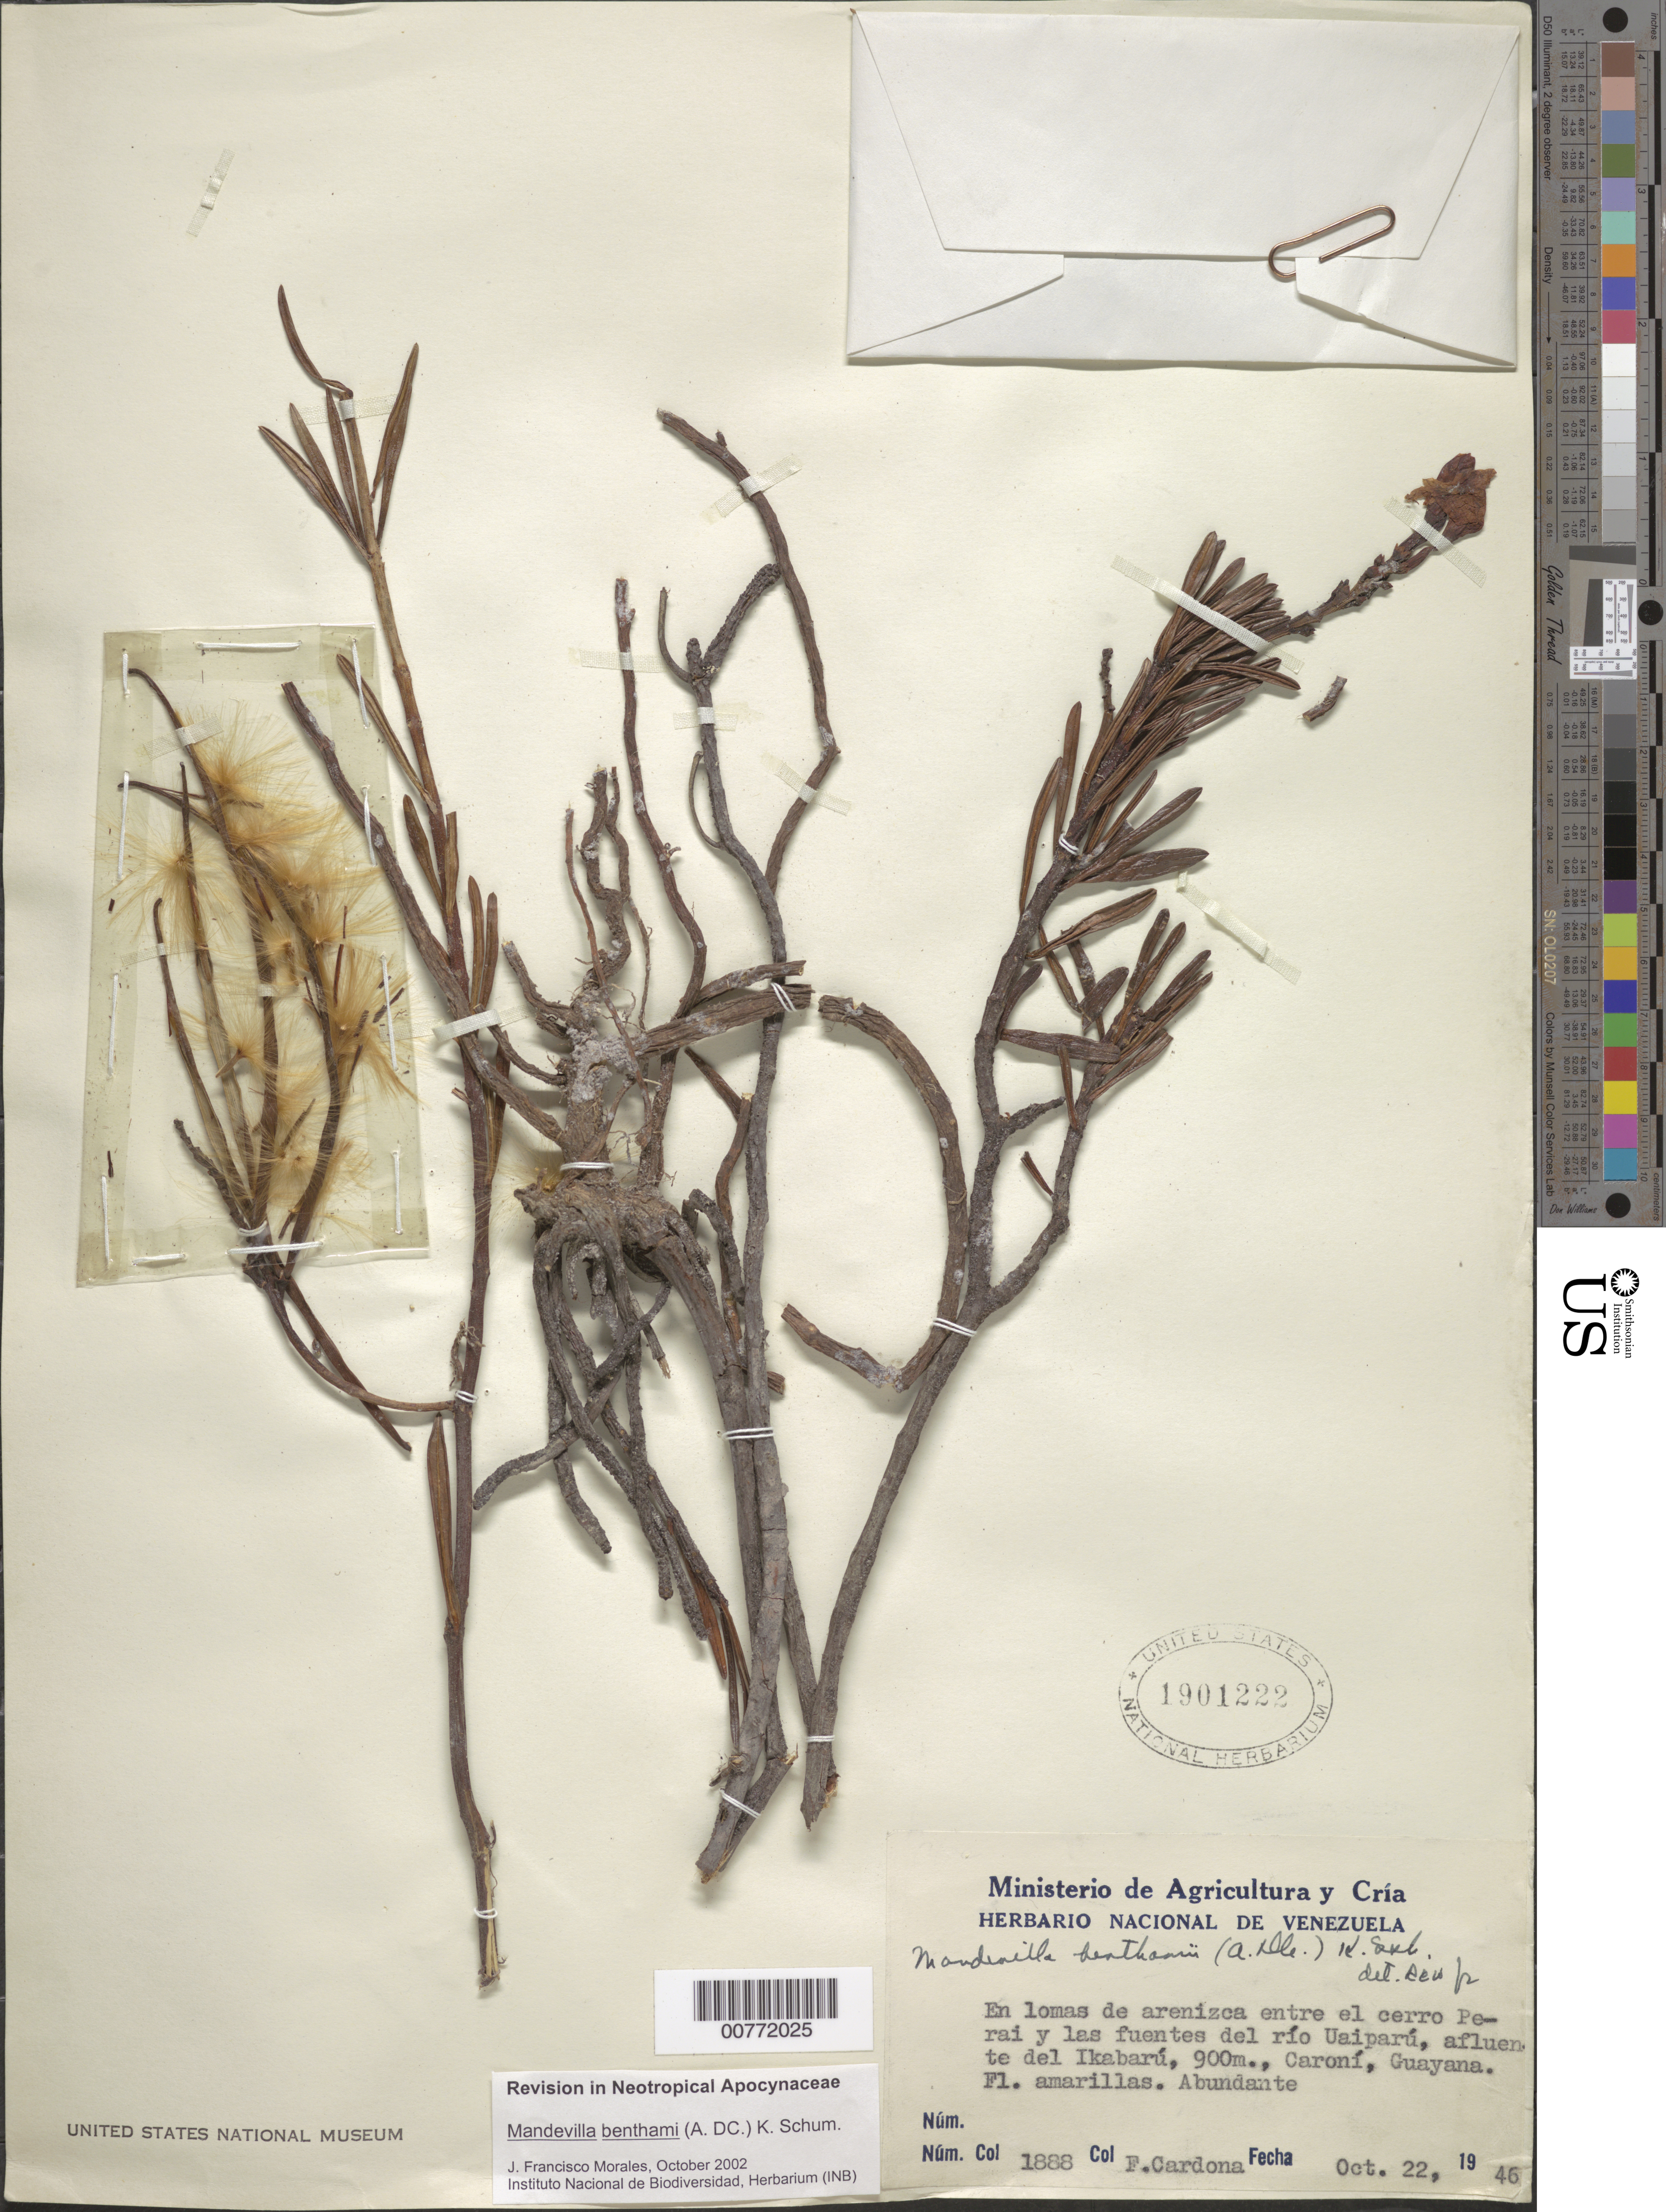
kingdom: Plantae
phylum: Tracheophyta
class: Magnoliopsida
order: Gentianales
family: Apocynaceae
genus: Mandevilla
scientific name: Mandevilla benthamii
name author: (A. DC.) K. Schum.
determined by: Morales, J. F.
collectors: F. Cardona Puig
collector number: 1888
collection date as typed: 22-Oct-46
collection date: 1946-10-22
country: Venezuela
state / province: Bolívar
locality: Cerro Perai to Río Uaiparú (affl. Río Ikabarú); Caroní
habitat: Lomas de arenizca entre el cerro y el río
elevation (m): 900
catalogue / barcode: US 1901222